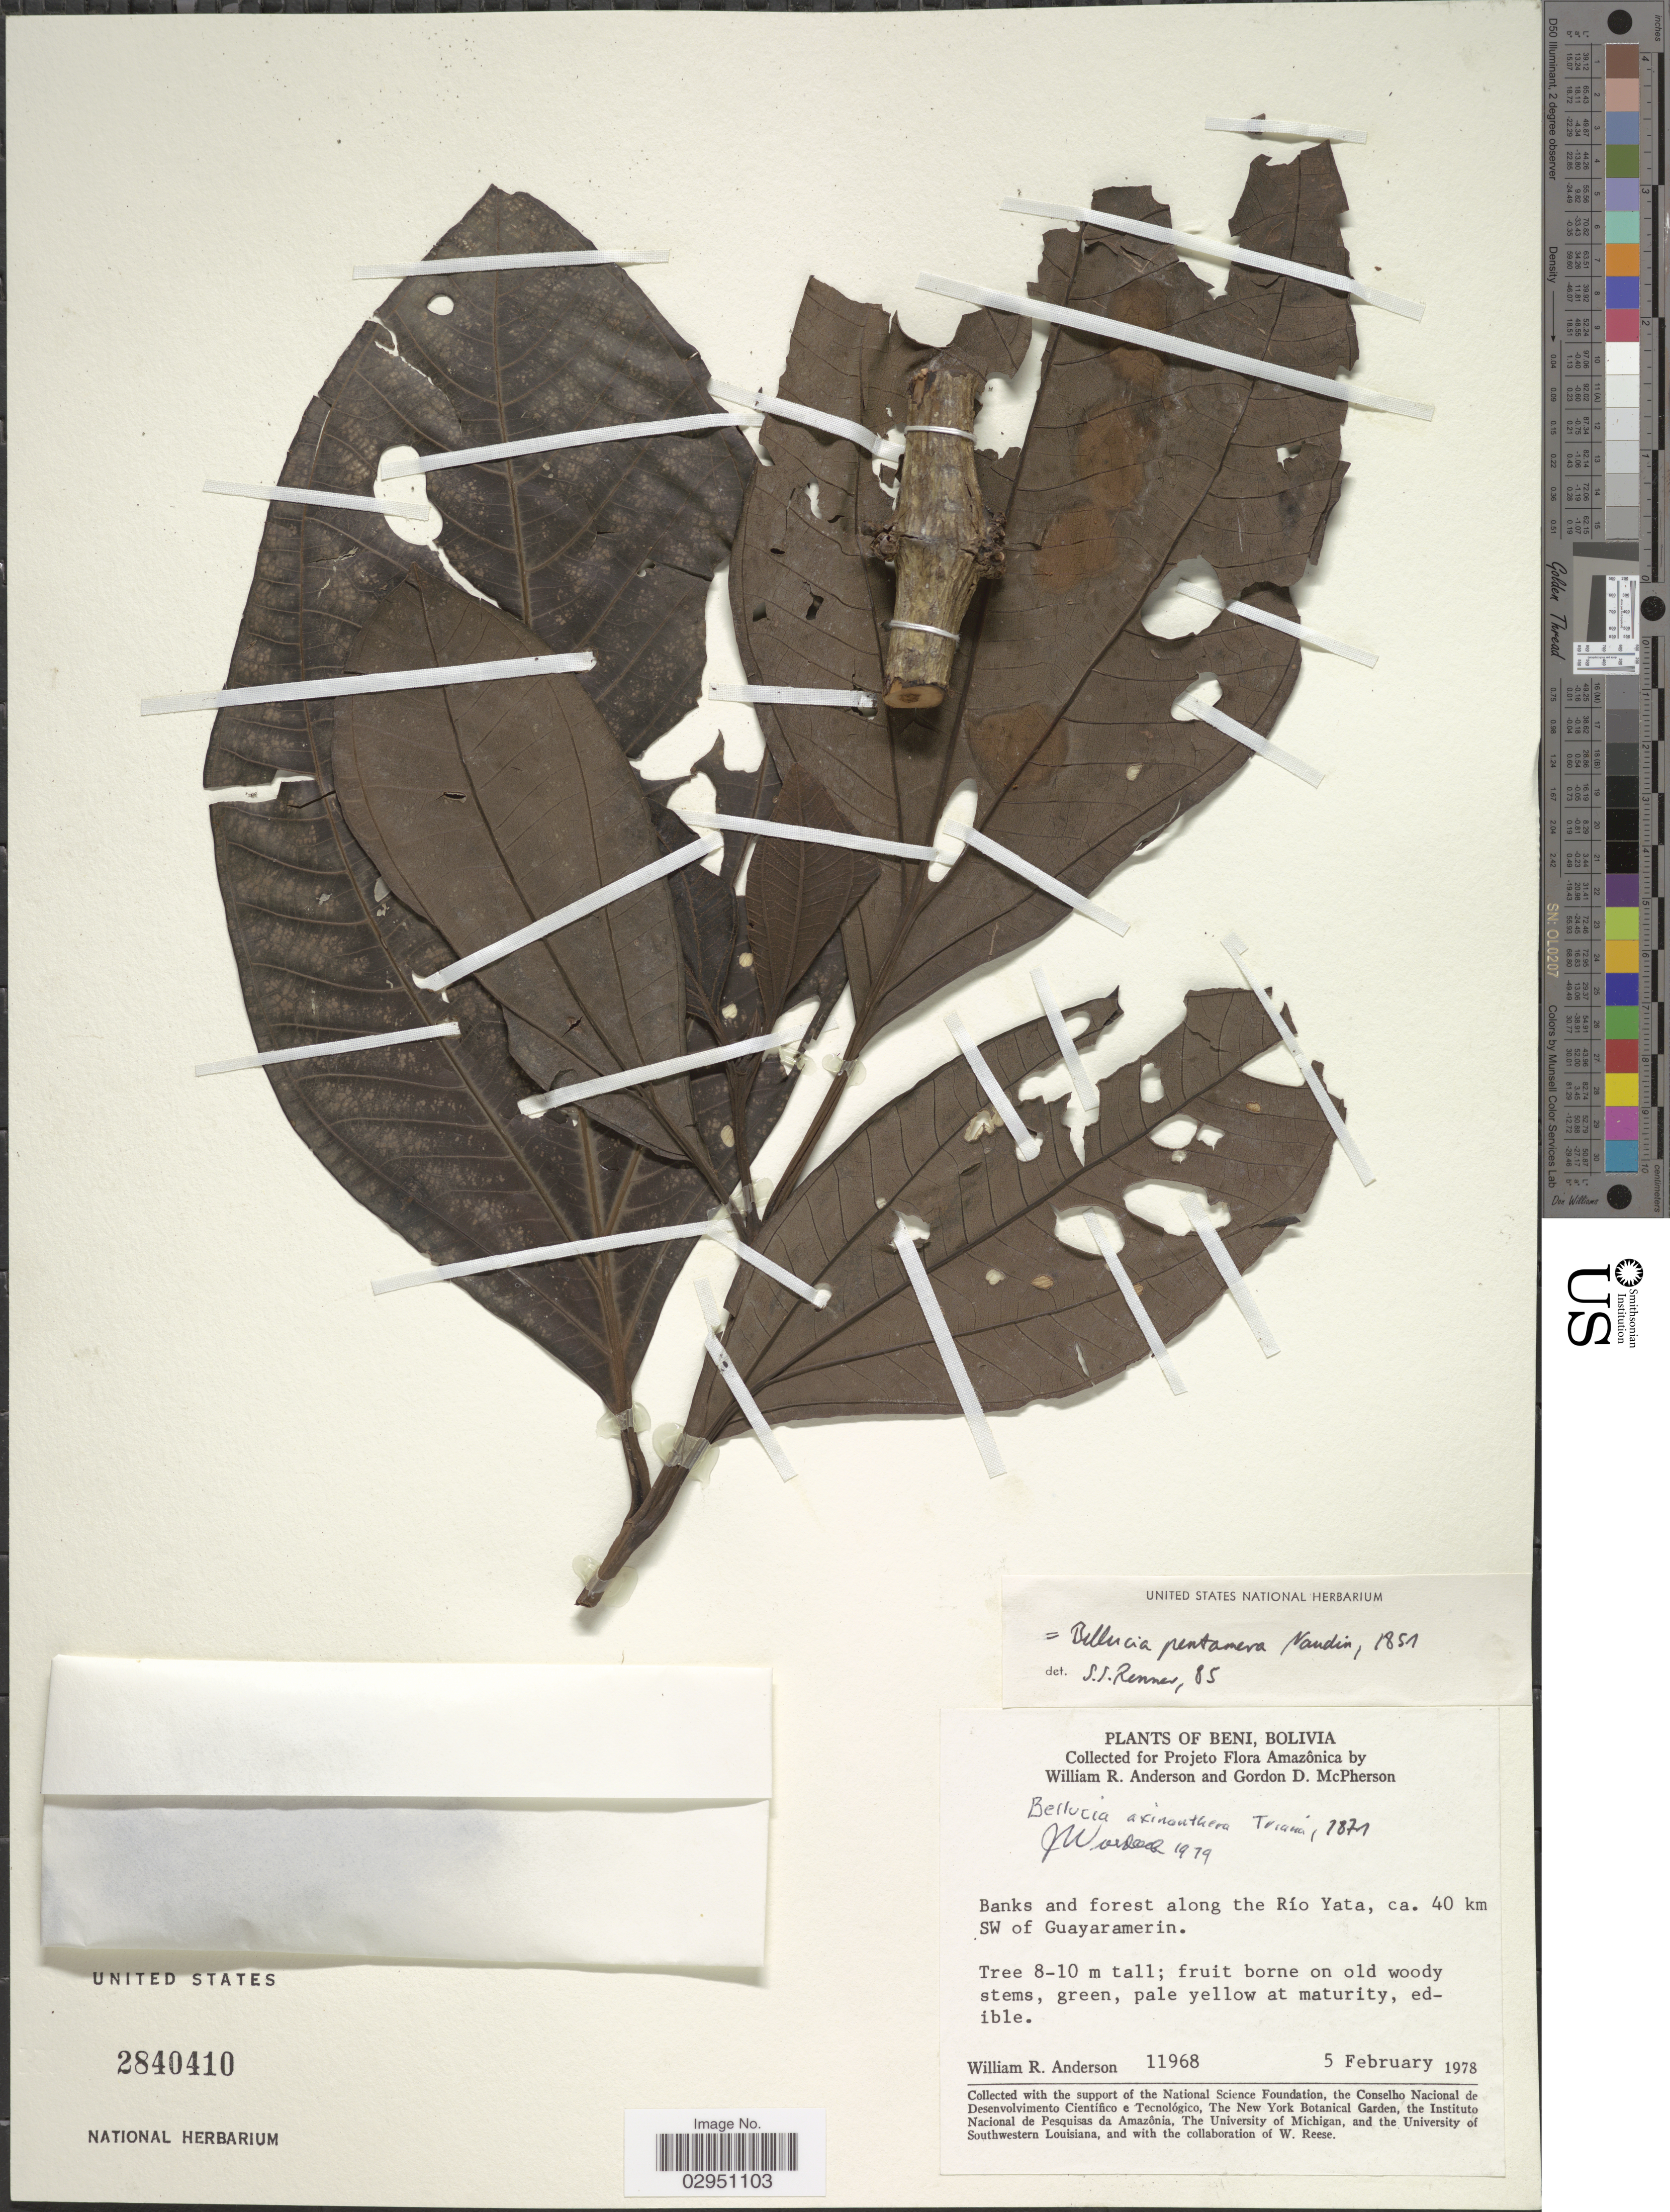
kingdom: Plantae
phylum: Tracheophyta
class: Magnoliopsida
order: Myrtales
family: Melastomataceae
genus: Bellucia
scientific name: Bellucia pentamera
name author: Naudin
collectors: W. R. Anderson & G. D. McPherson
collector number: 11968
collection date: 1978-02-05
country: Bolivia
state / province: Beni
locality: Banks of forest along the Río Yata, ca. 40 km SW of Guayaramerin.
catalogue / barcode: US 2840410